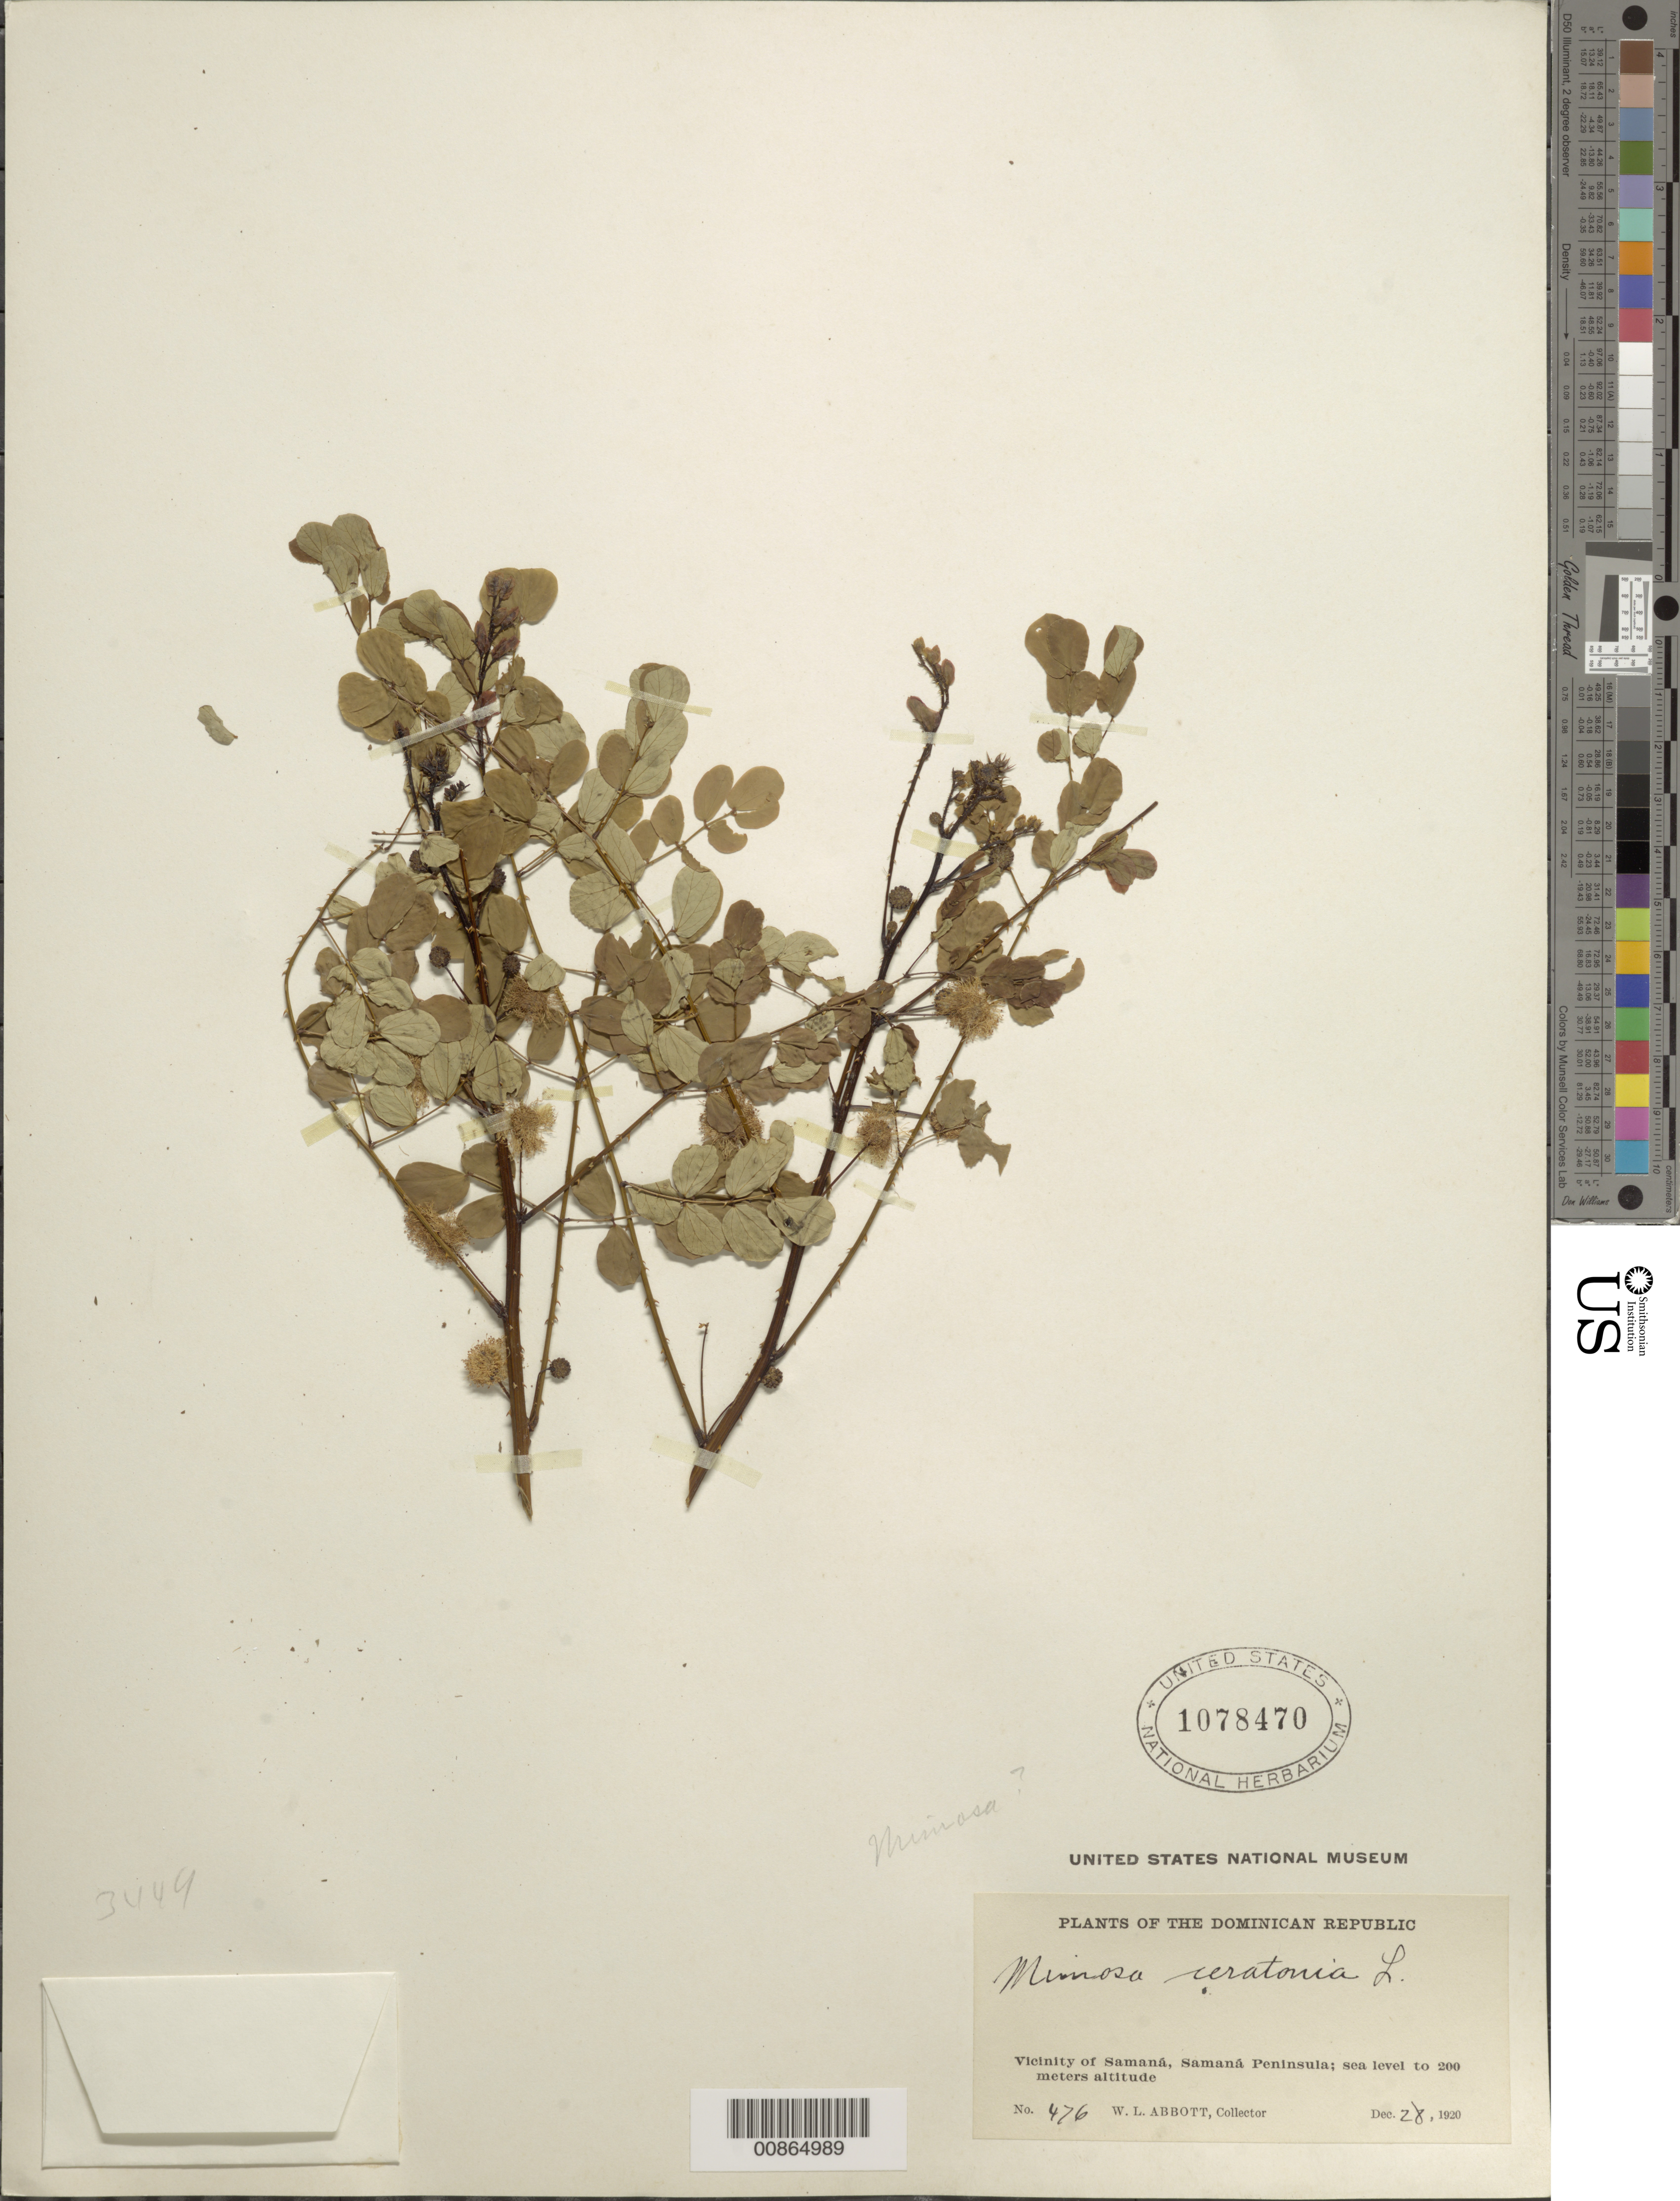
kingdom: Plantae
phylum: Tracheophyta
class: Magnoliopsida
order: Fabales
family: Fabaceae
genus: Mimosa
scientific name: Mimosa ceratonia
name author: L.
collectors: W. L. Abbott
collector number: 476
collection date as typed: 28 Dec 1920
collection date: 1920-12-28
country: Dominican Republic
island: Hispaniola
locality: Vicinity of Samaná, Samaná Peninsula.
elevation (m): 0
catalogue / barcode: US 1078470